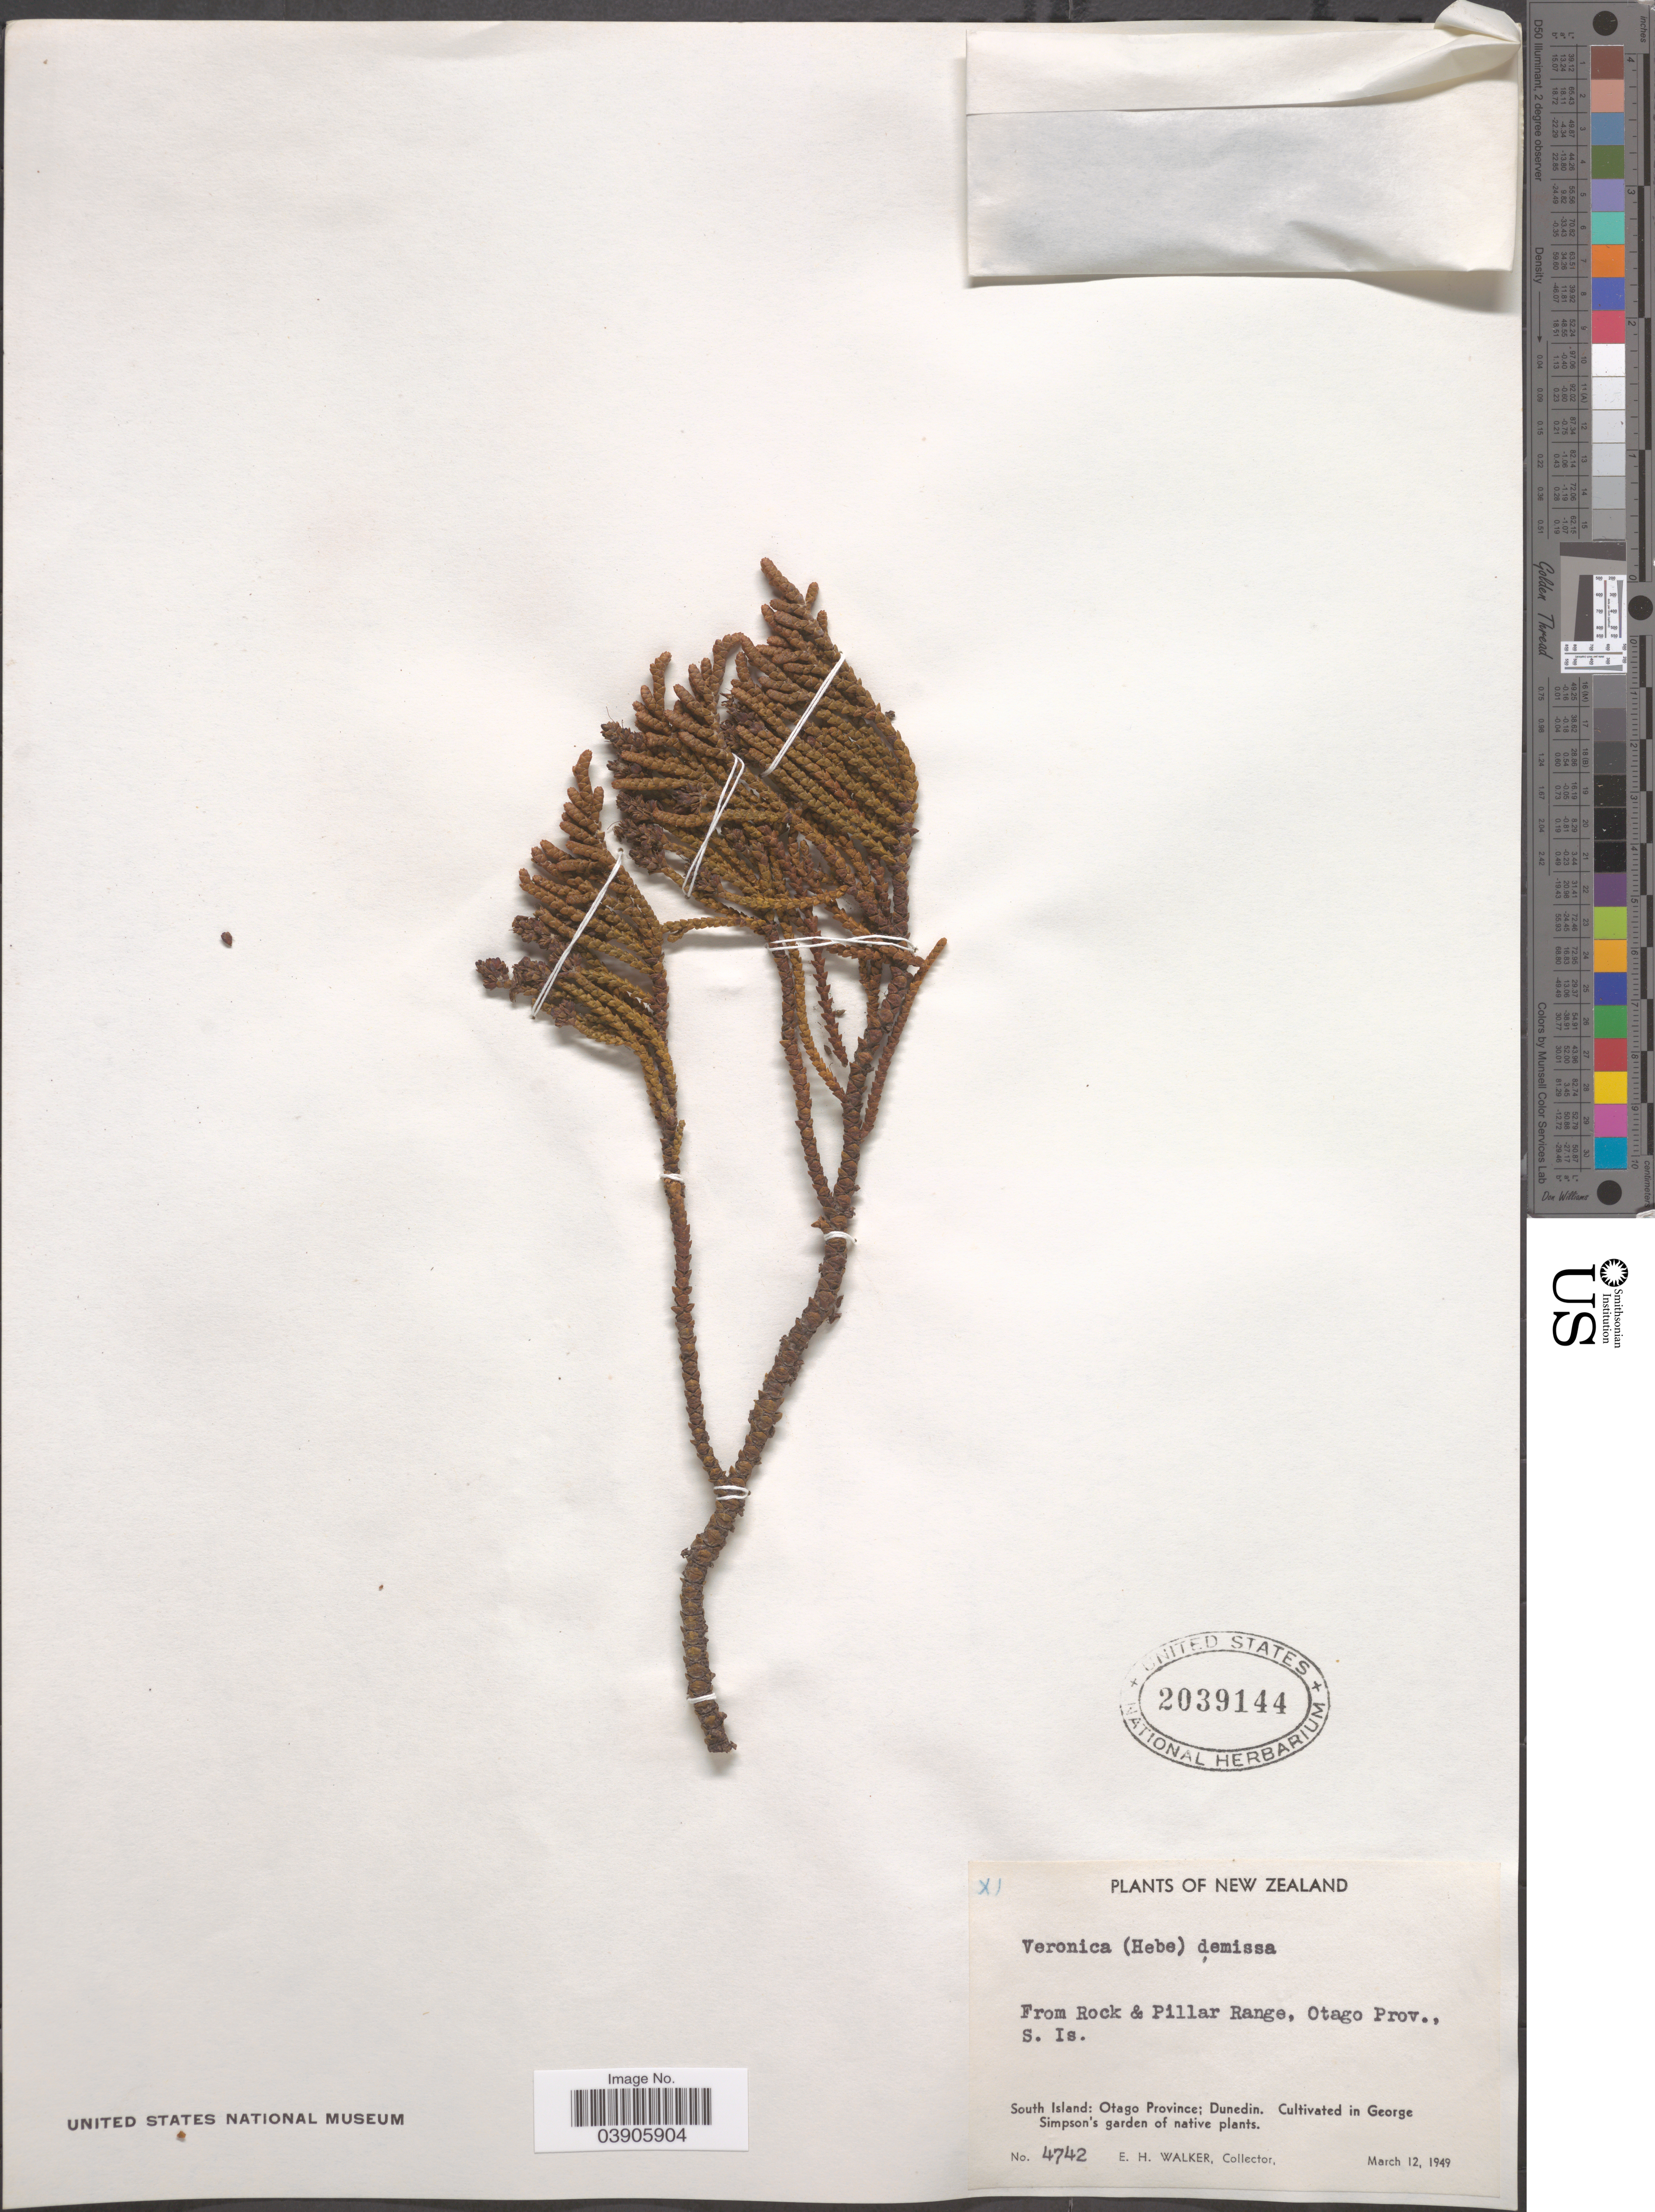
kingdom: Plantae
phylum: Tracheophyta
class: Magnoliopsida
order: Lamiales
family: Plantaginaceae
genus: Hebe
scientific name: Hebe demissa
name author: G. Simpson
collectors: E. H. Walker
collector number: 4742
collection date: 1949-03-12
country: New Zealand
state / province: Otago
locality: South Island: Dunedin. Cultivated in George Simpson's garden.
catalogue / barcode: US 2039144